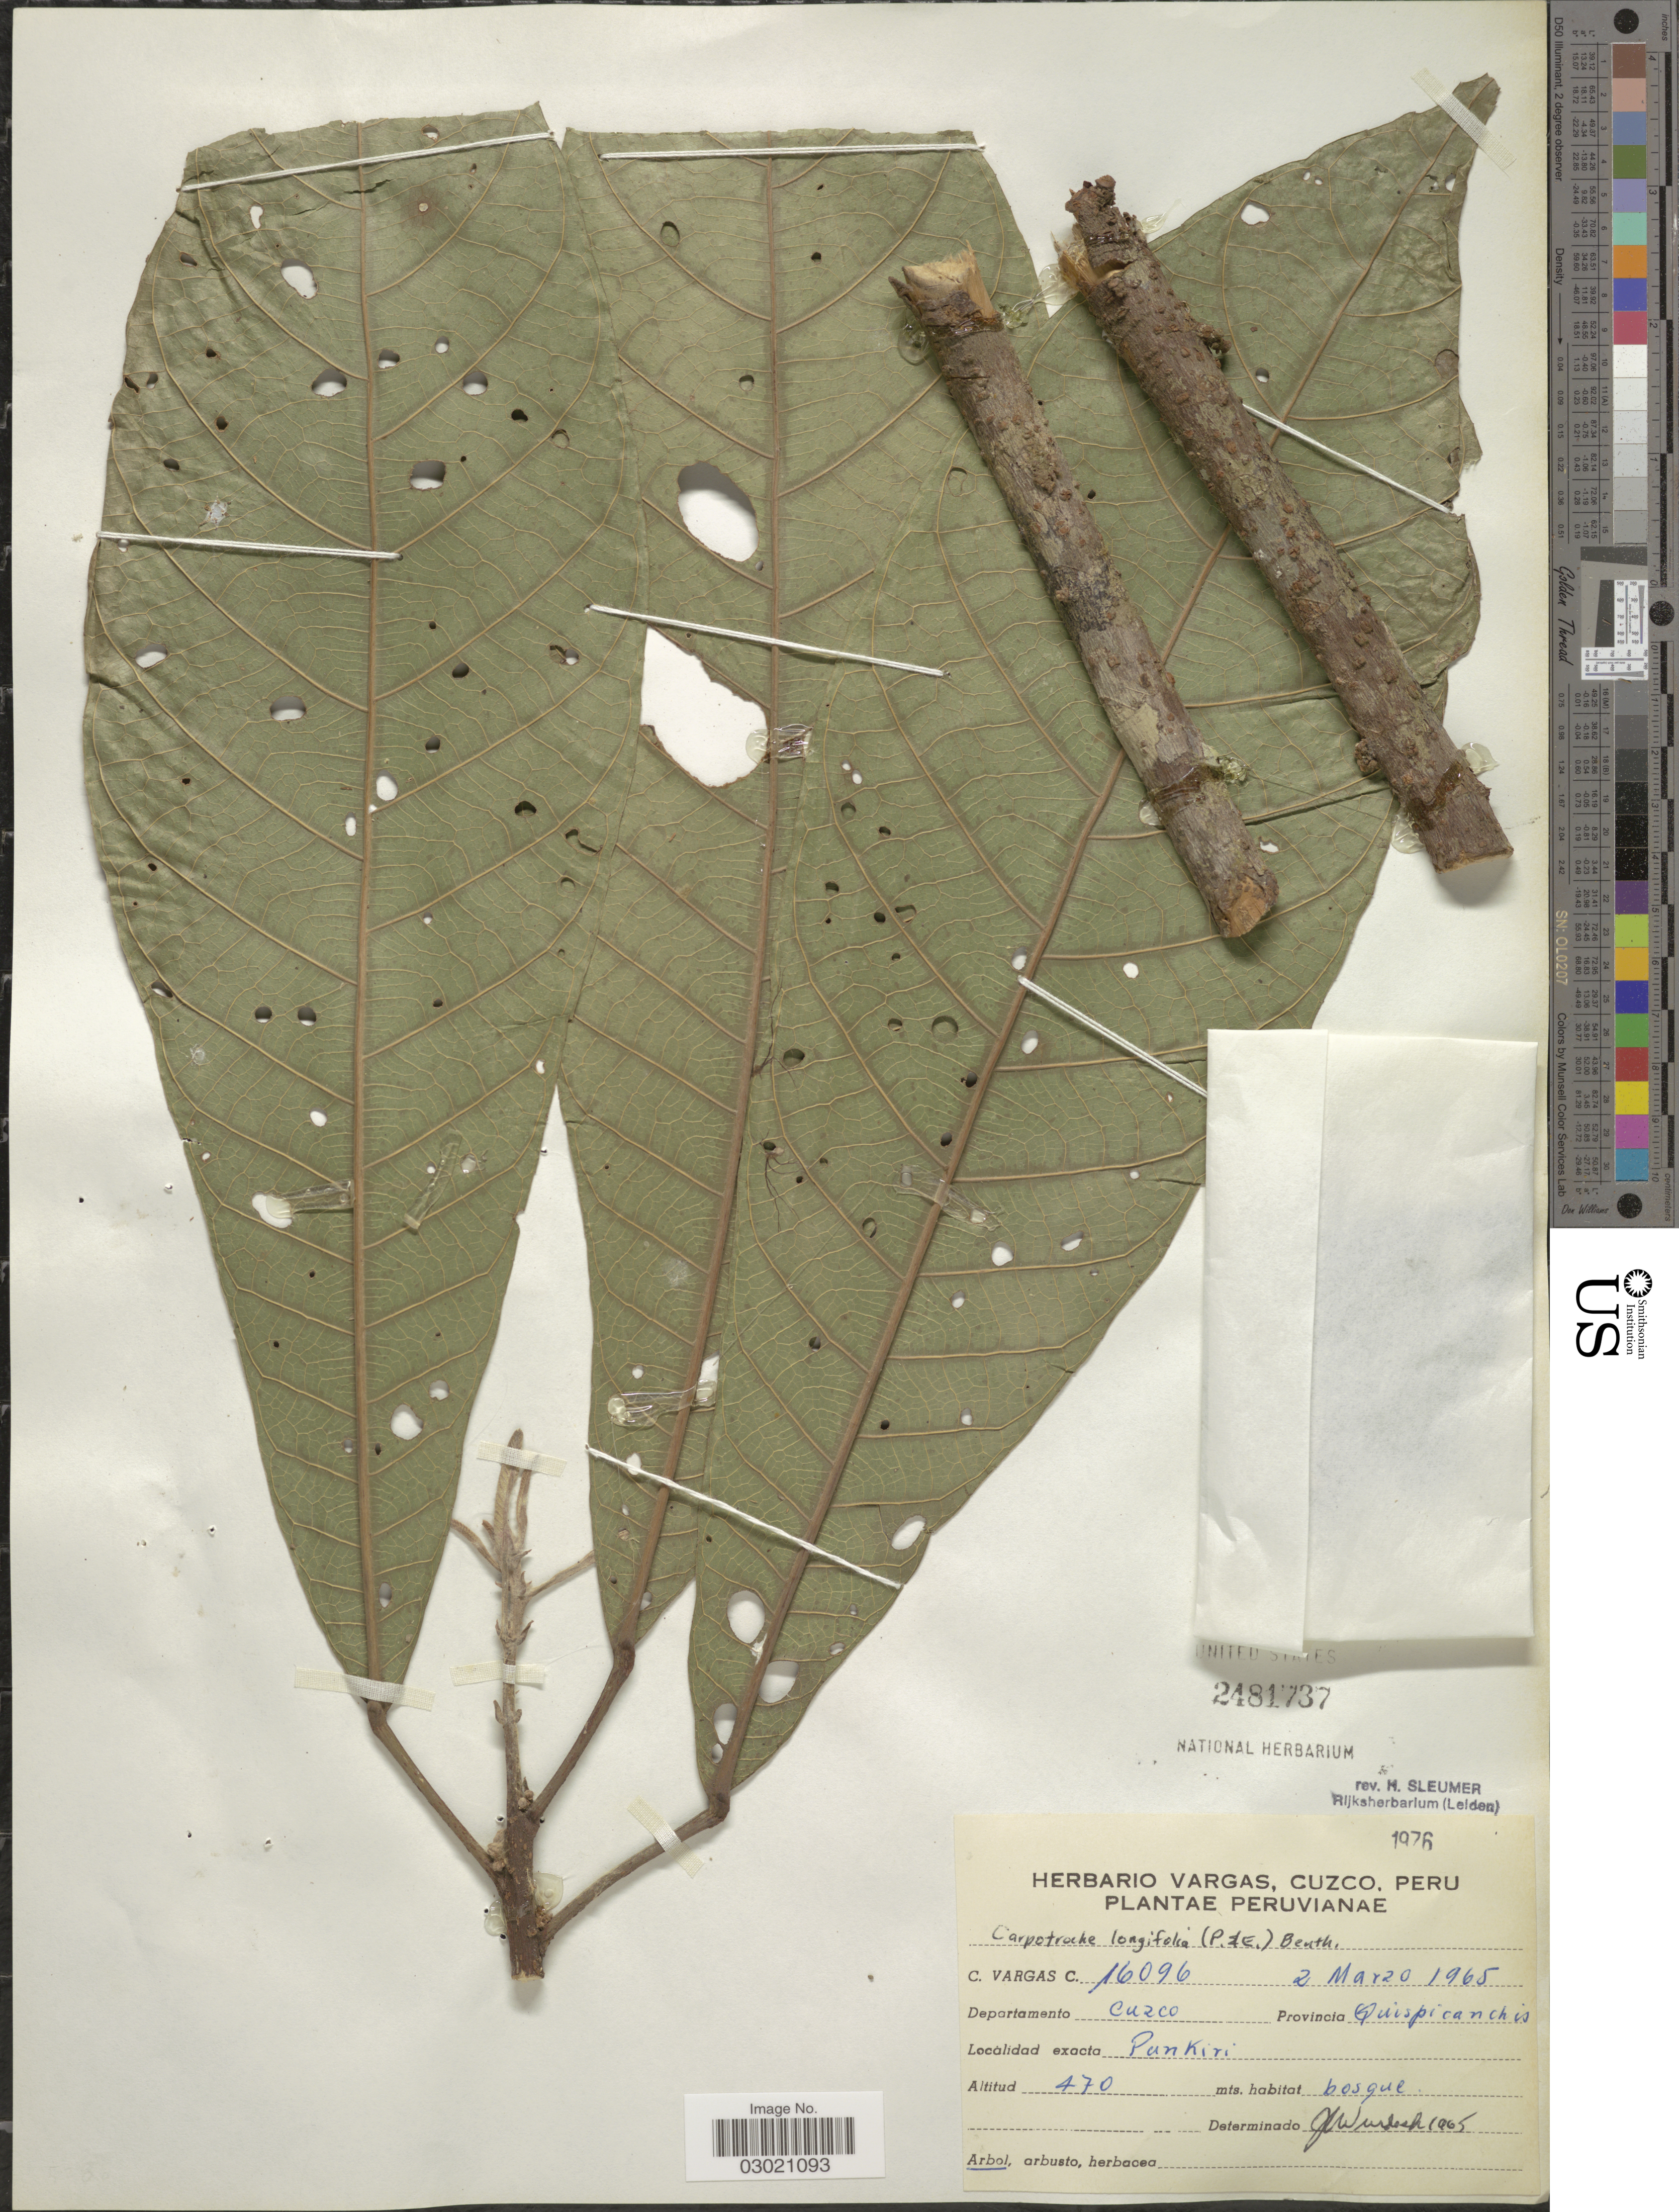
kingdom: Plantae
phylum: Tracheophyta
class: Magnoliopsida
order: Malpighiales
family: Achariaceae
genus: Carpotroche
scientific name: Carpotroche longifolia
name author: (Poepp.) Benth.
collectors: C. Vargas Calderón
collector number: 16096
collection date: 1965-03-02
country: Peru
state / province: Cusco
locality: Departamento Cuzco, Provincia Quispicanchis, Pankiri.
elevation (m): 470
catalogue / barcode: US 2481737